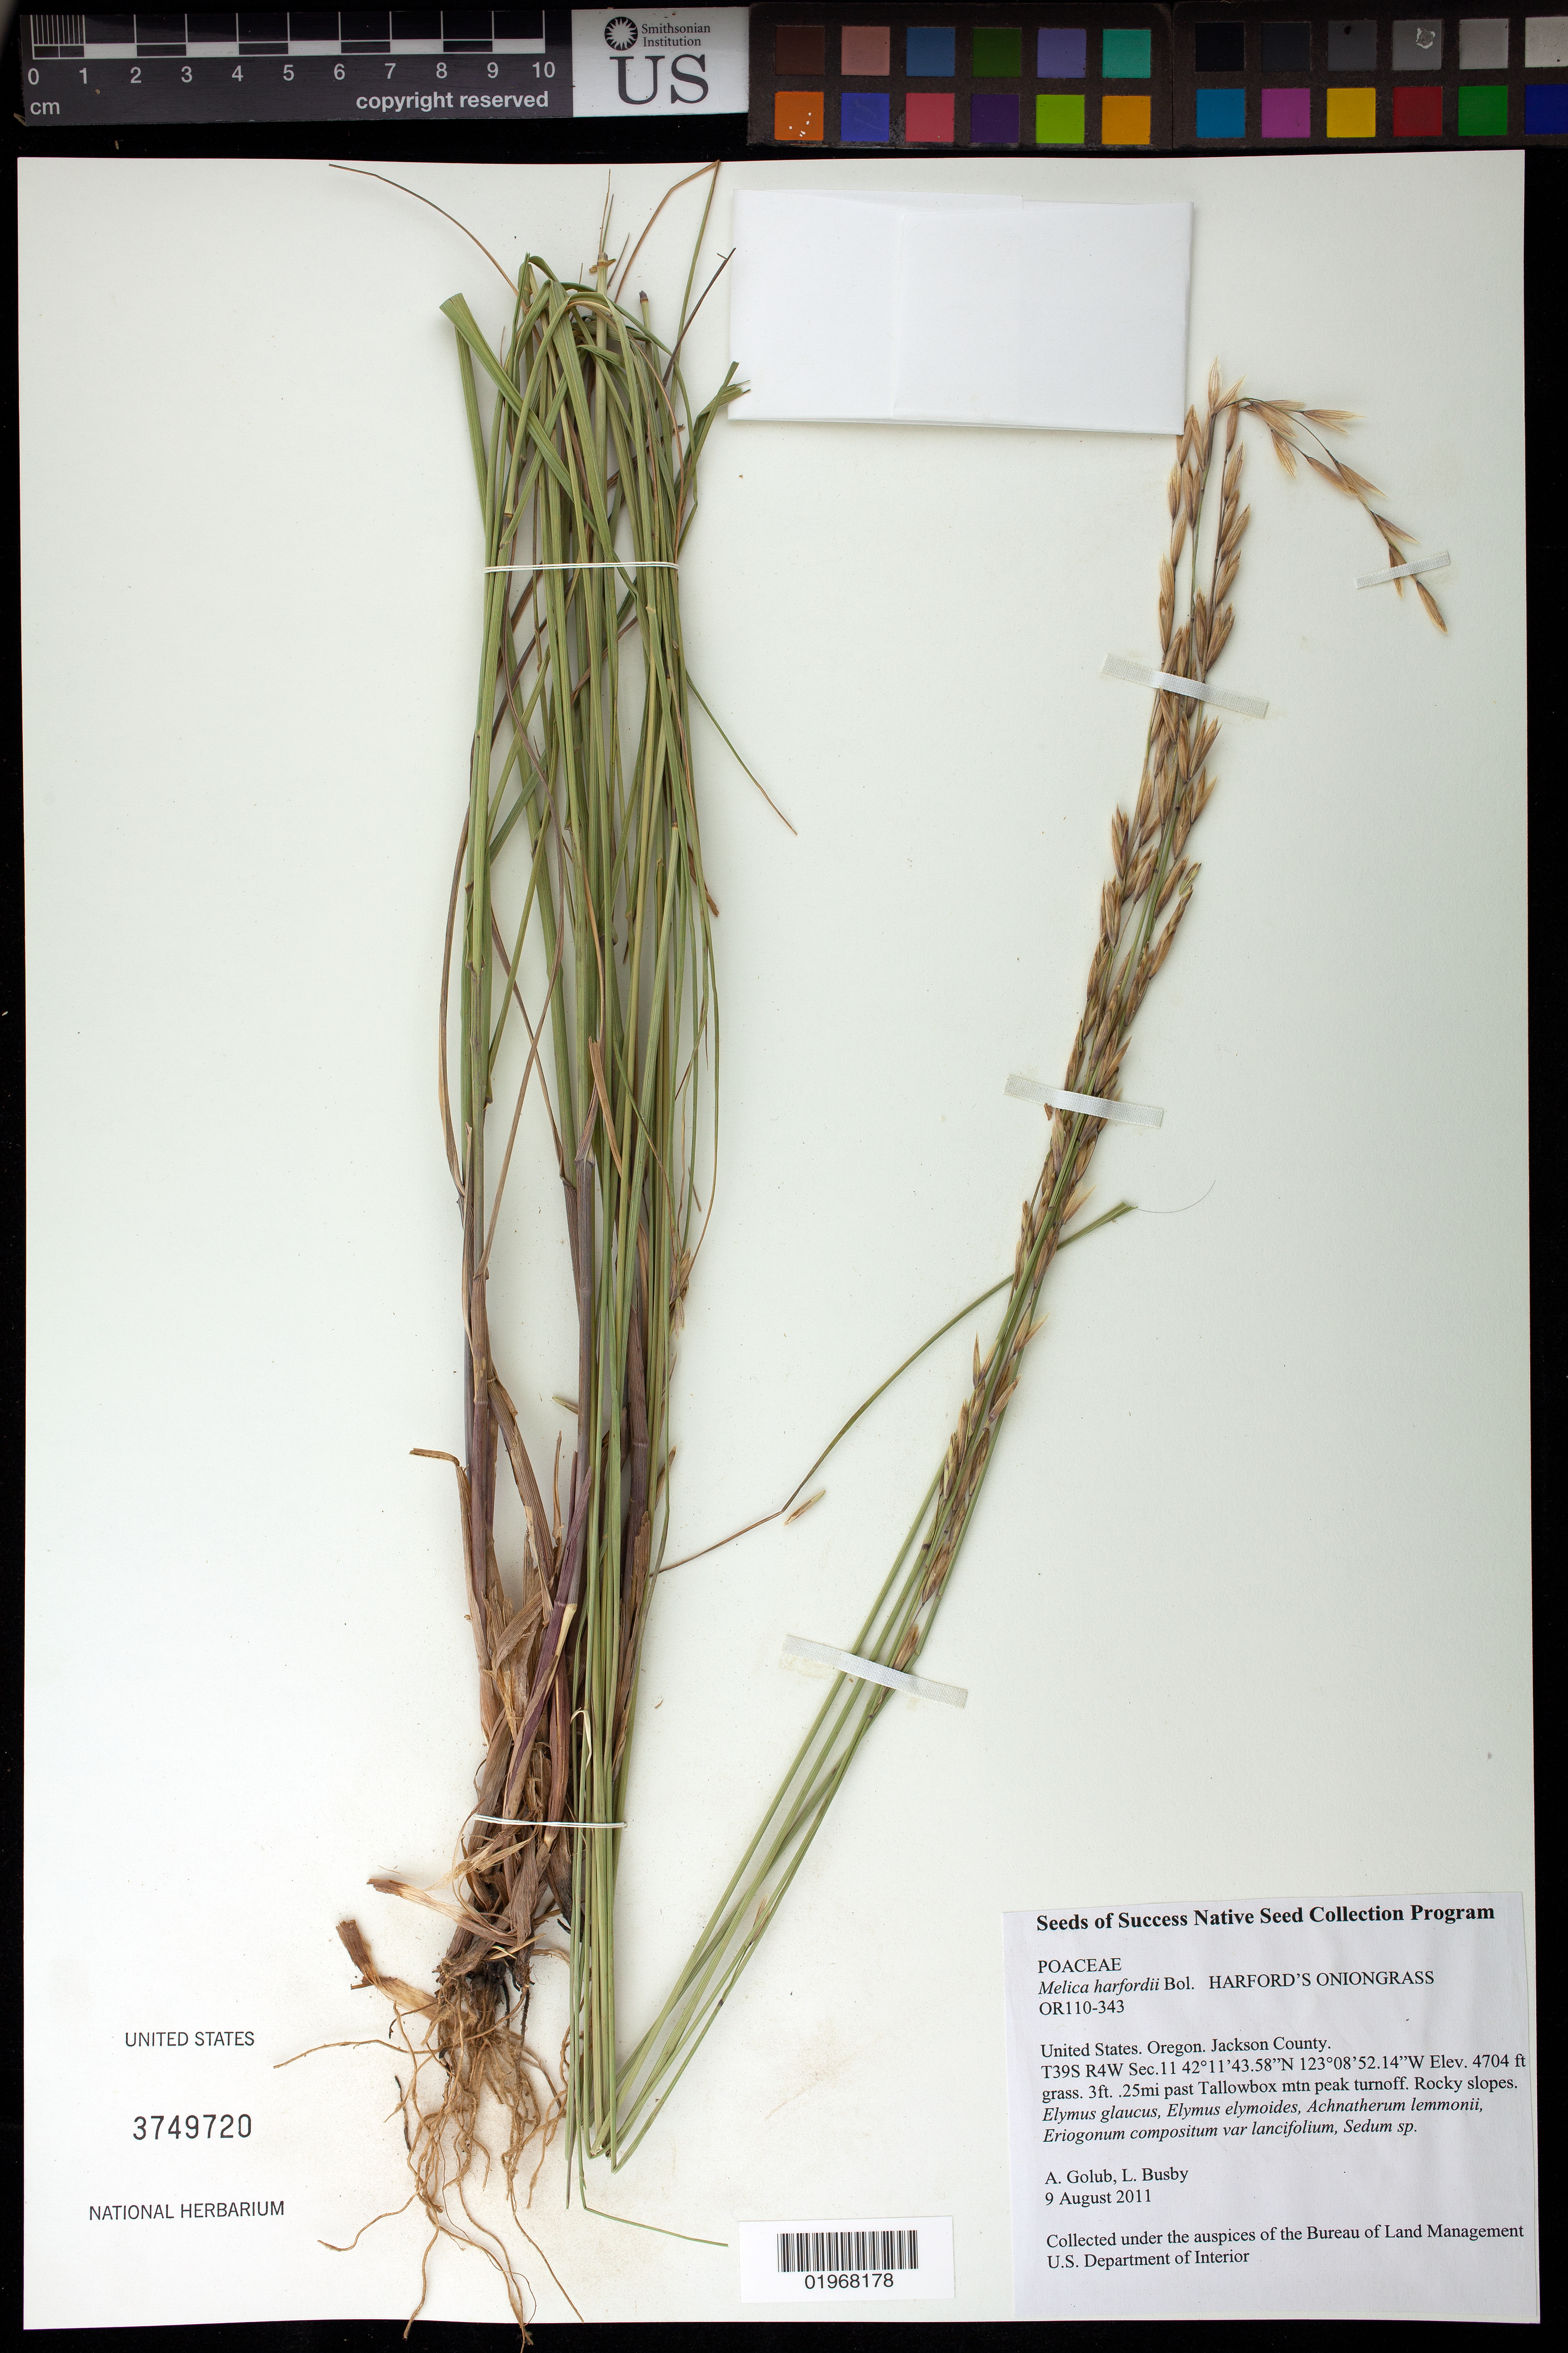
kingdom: Plantae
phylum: Tracheophyta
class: Liliopsida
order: Poales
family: Poaceae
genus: Melica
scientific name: Melica harfordii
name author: Bol.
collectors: A. Golub & L. Busby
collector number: OR110-343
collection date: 2011-08-09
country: United States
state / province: Oregon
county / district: Jackson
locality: .25 mi. past Tallowbox mtn peak turnoff. T39S R4W sec 11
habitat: Rocky slopes. With Elymus glaucus, Elymus elymoides, Sedum sp., ect.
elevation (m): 1434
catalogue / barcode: US 3749720